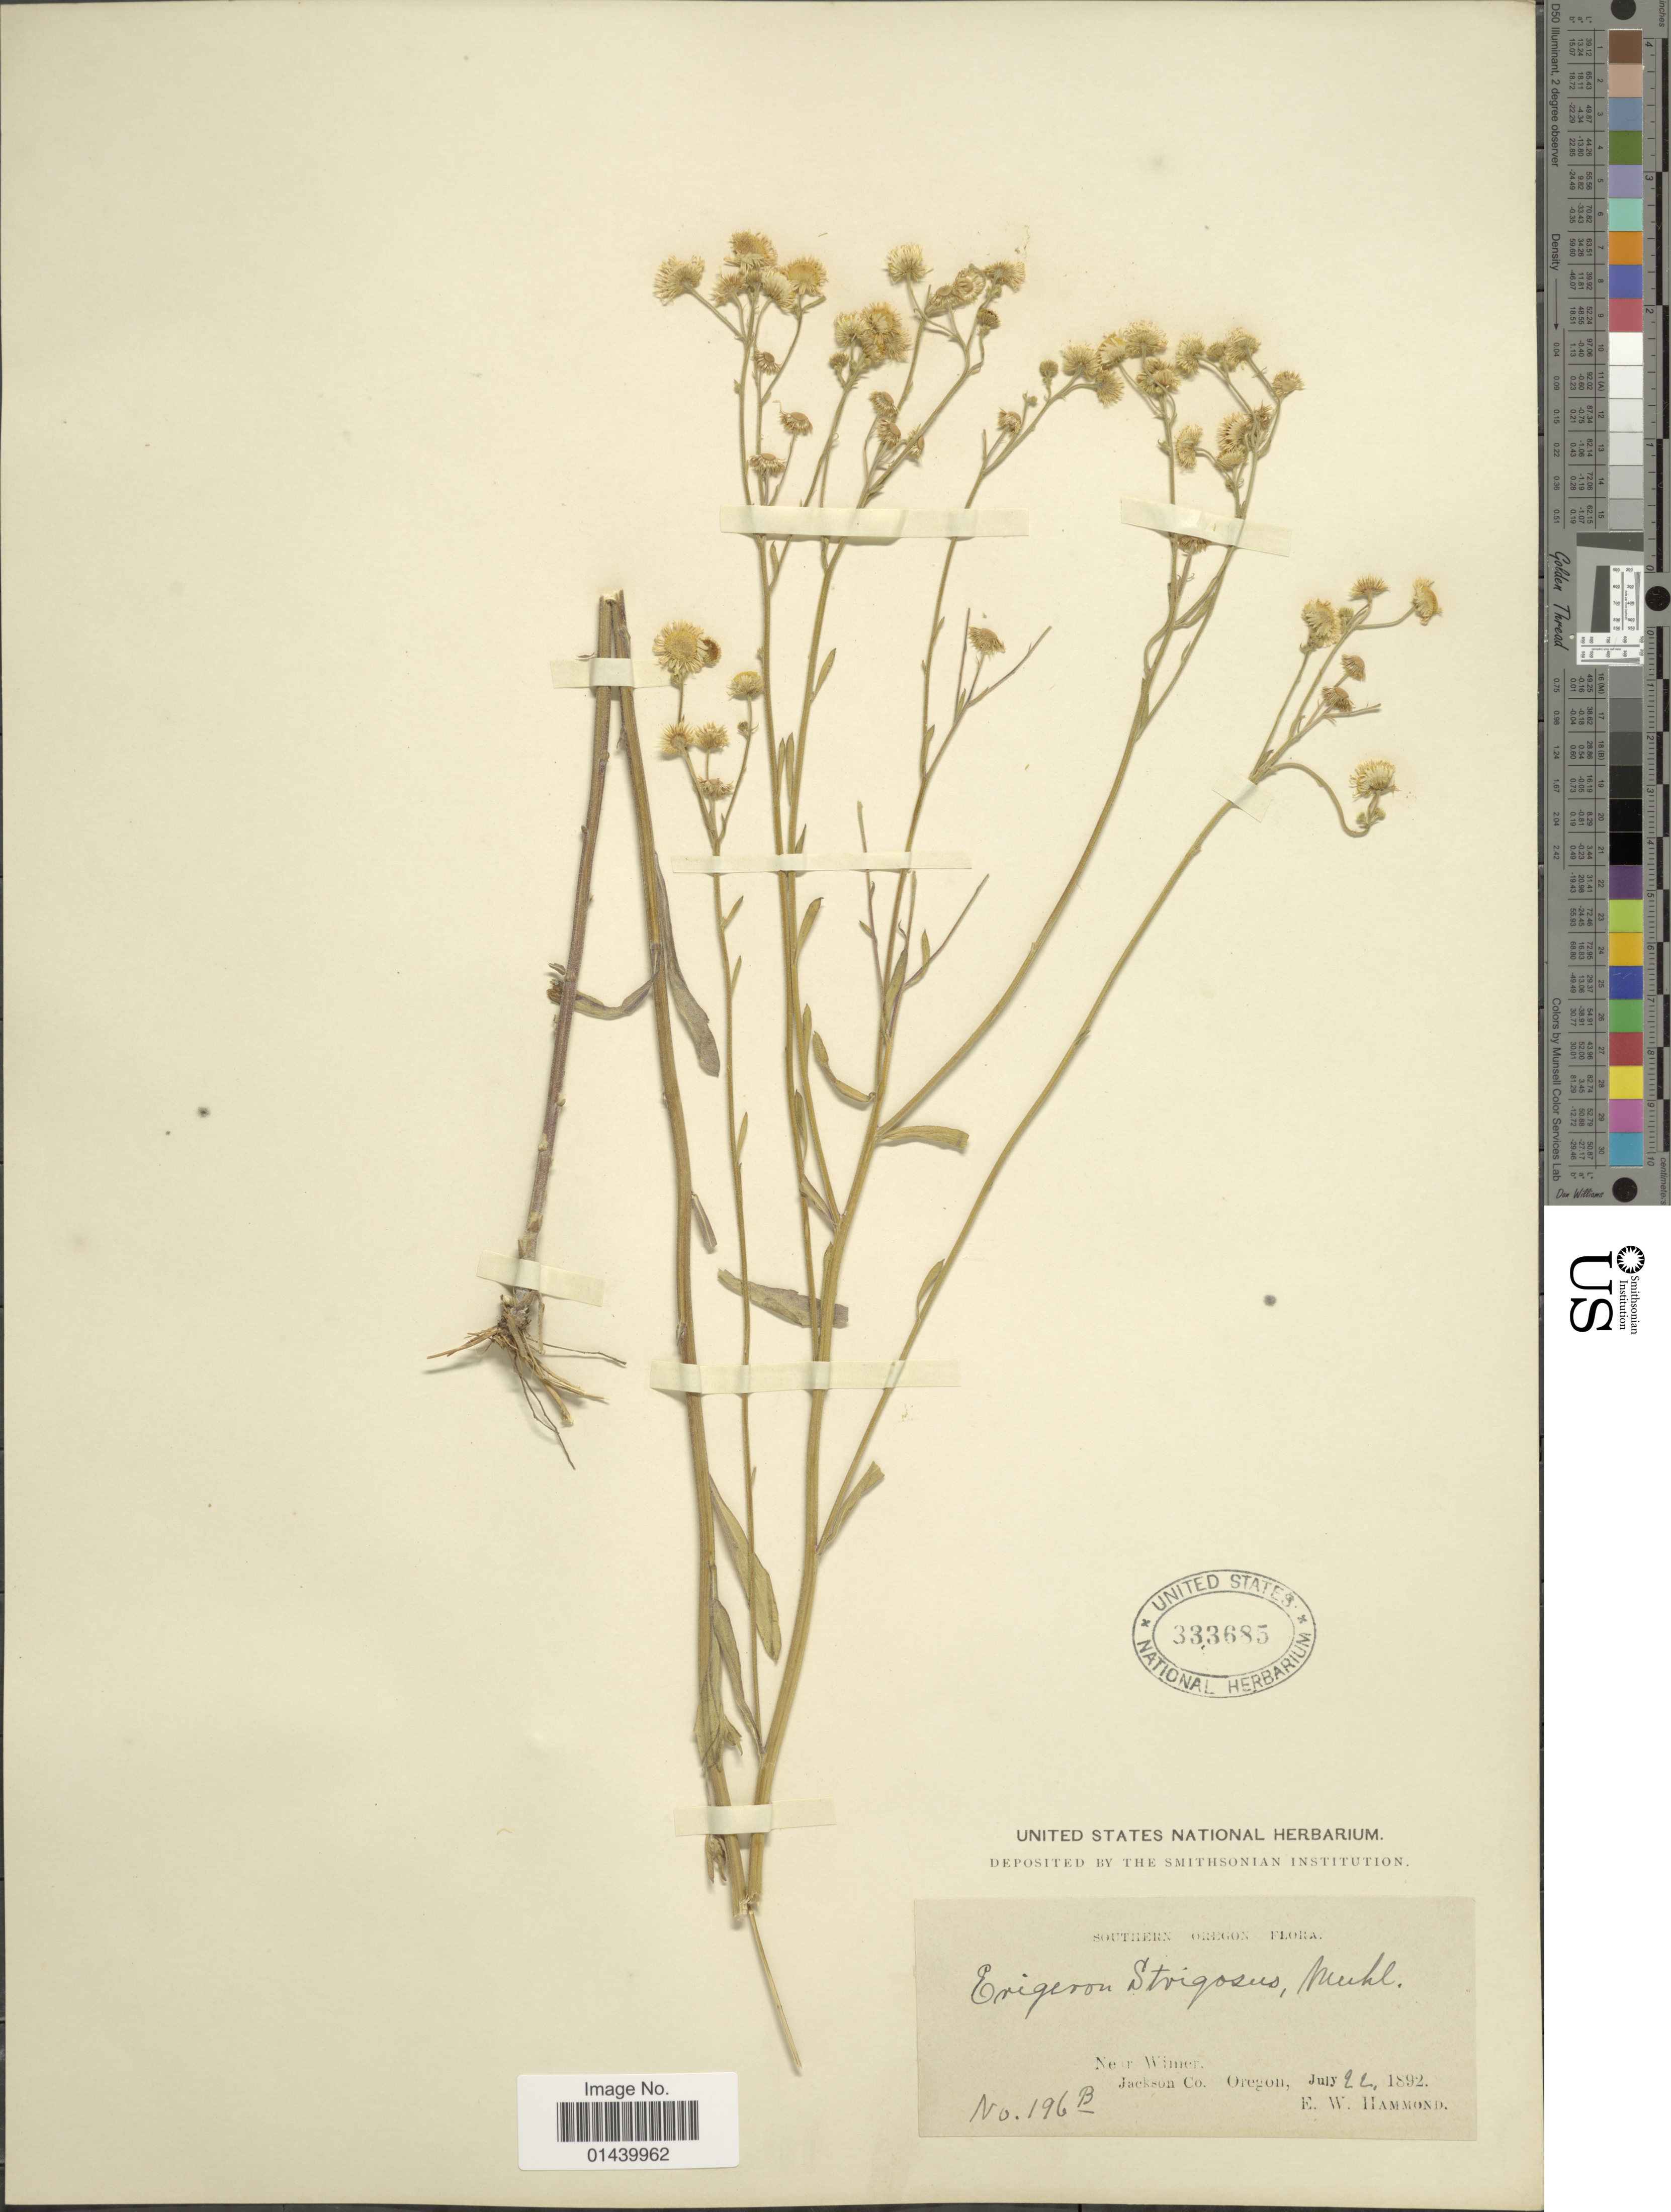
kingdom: Plantae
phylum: Tracheophyta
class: Magnoliopsida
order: Asterales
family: Asteraceae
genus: Erigeron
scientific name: Erigeron strigosus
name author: Muhl. ex Willd.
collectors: E. Hammond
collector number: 196B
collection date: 1892-07-22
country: United States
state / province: Oregon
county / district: Jackson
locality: Southern Oregon. Near Wimer. Jackson Co.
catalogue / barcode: US 333685